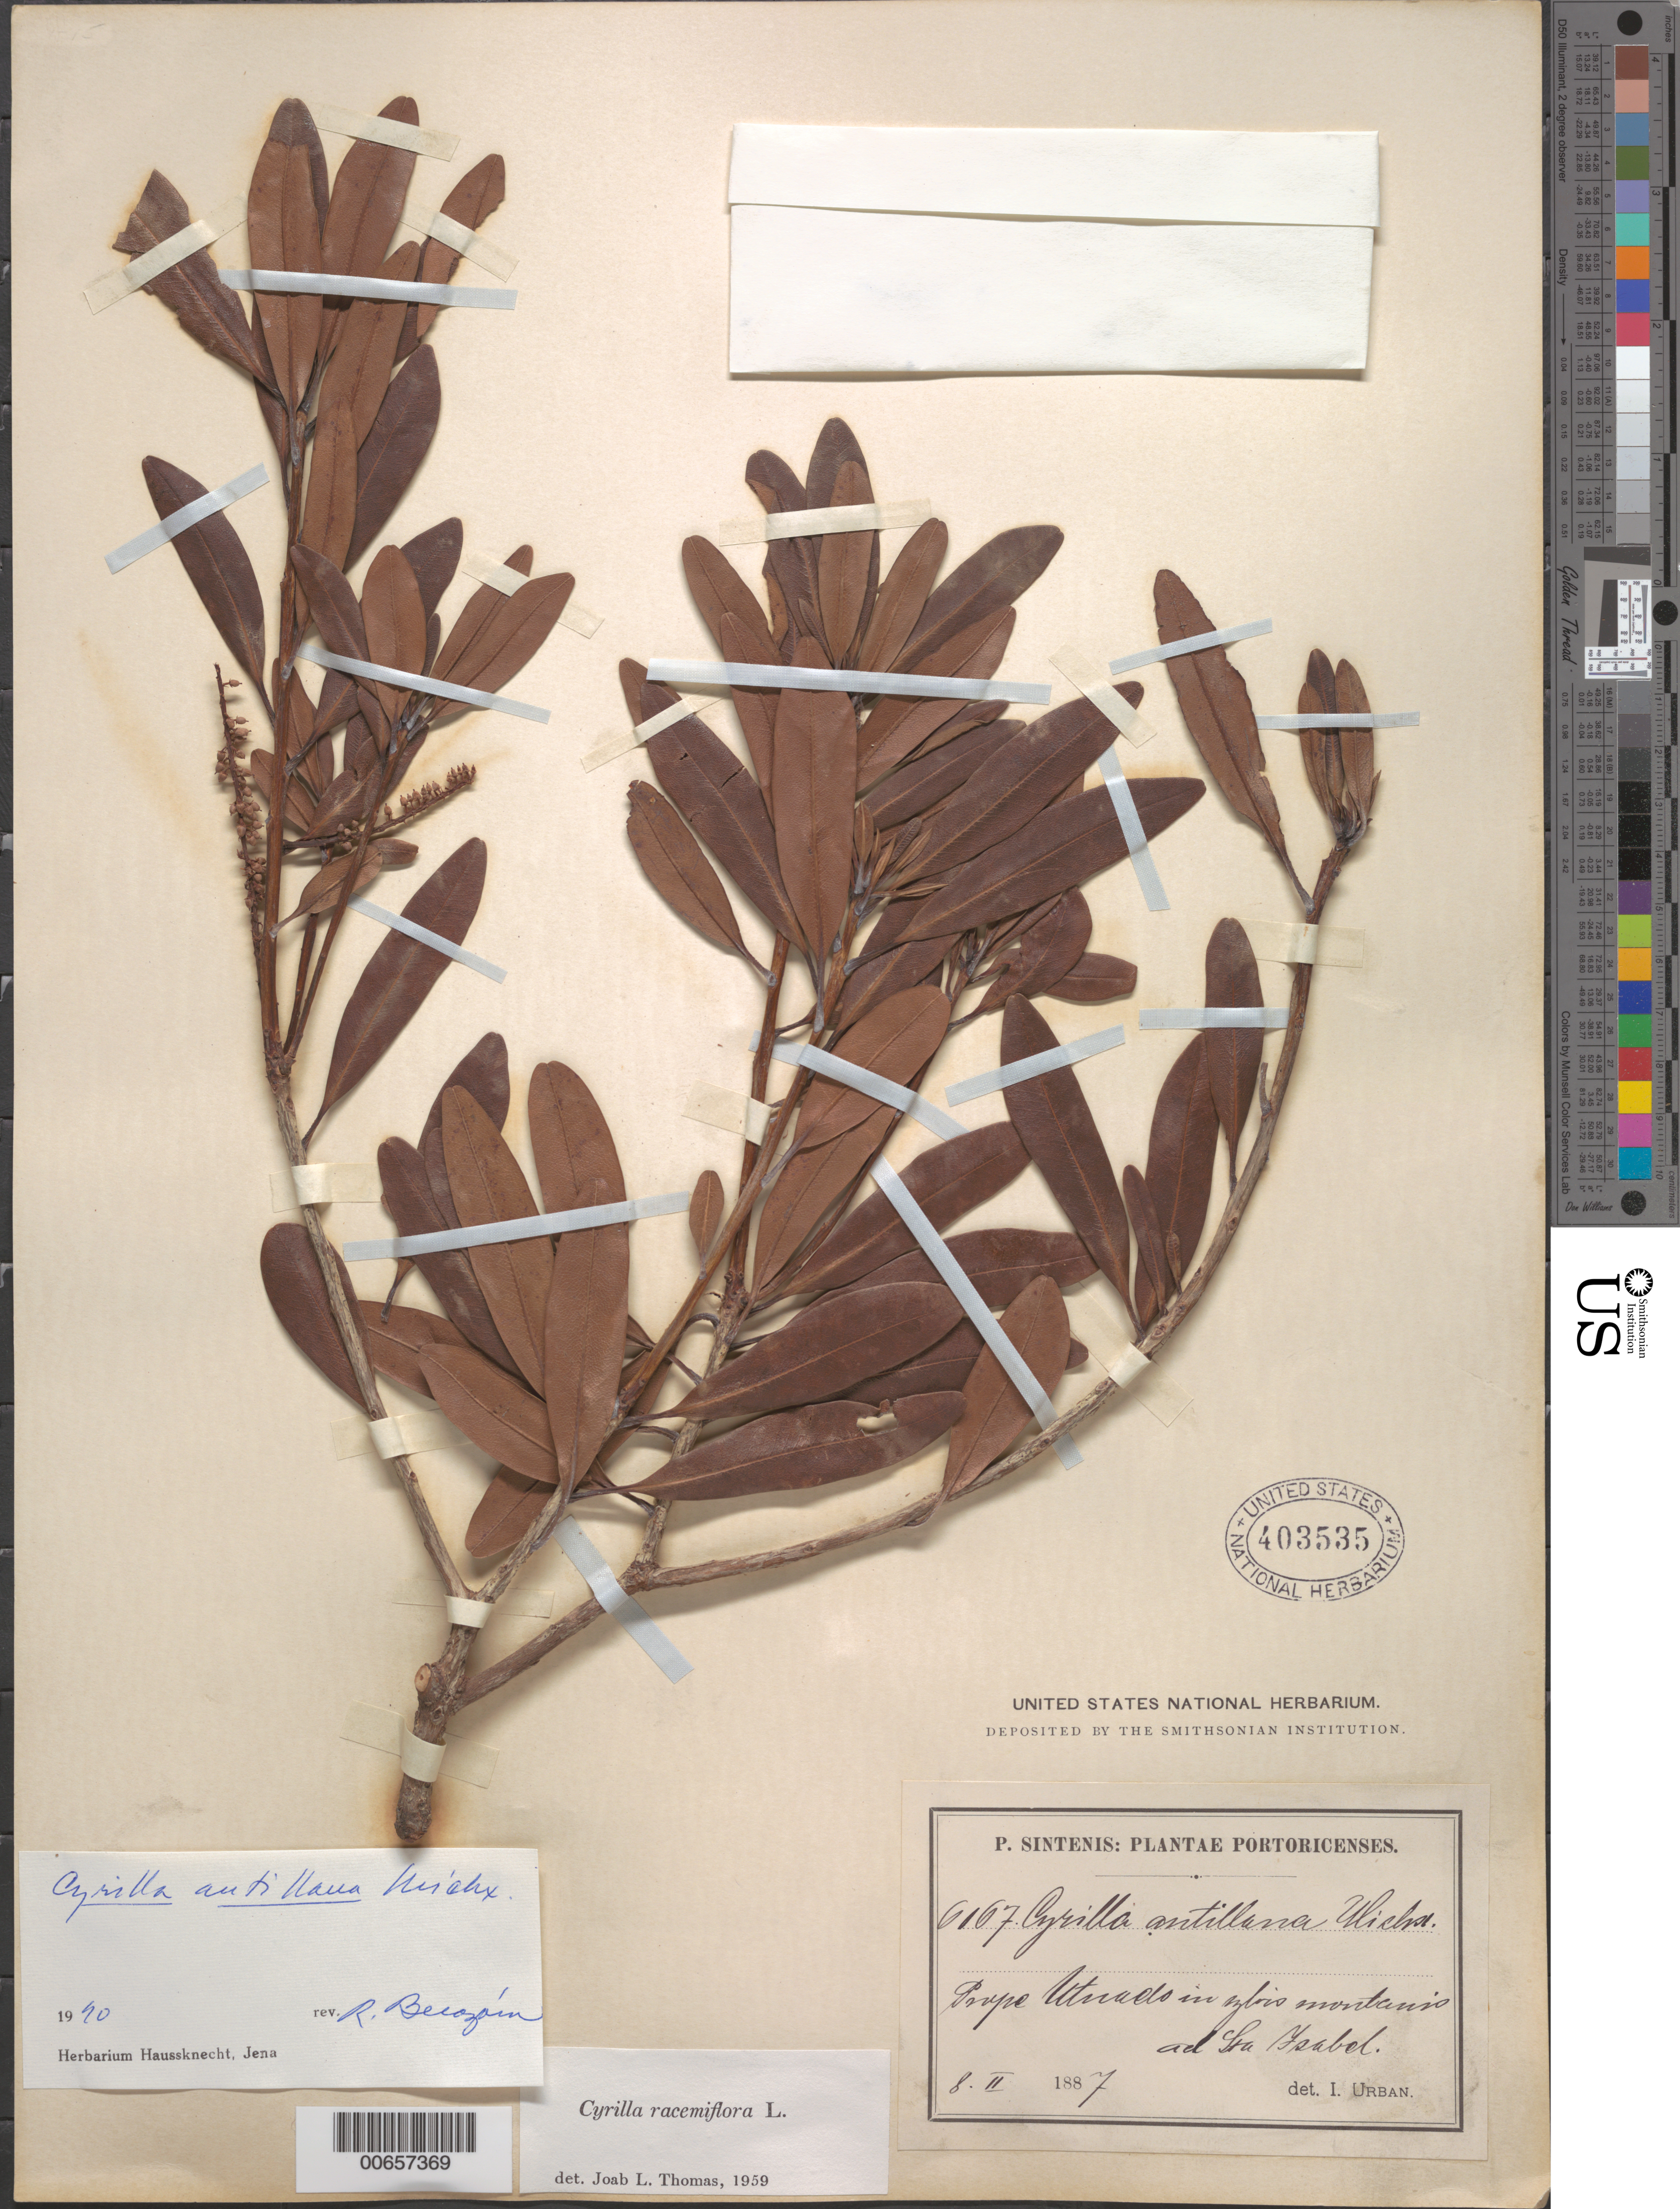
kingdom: Plantae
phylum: Tracheophyta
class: Magnoliopsida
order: Ericales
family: Cyrillaceae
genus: Cyrilla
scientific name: Cyrilla racemiflora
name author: L.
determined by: Berozain, R.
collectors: P. Sintenis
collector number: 6167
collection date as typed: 08 Feb 1887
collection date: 1887-02-08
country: Puerto Rico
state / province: Utuado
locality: Prope Utuado, ad La Isabel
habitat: In sylvis montanis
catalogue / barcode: US 403535